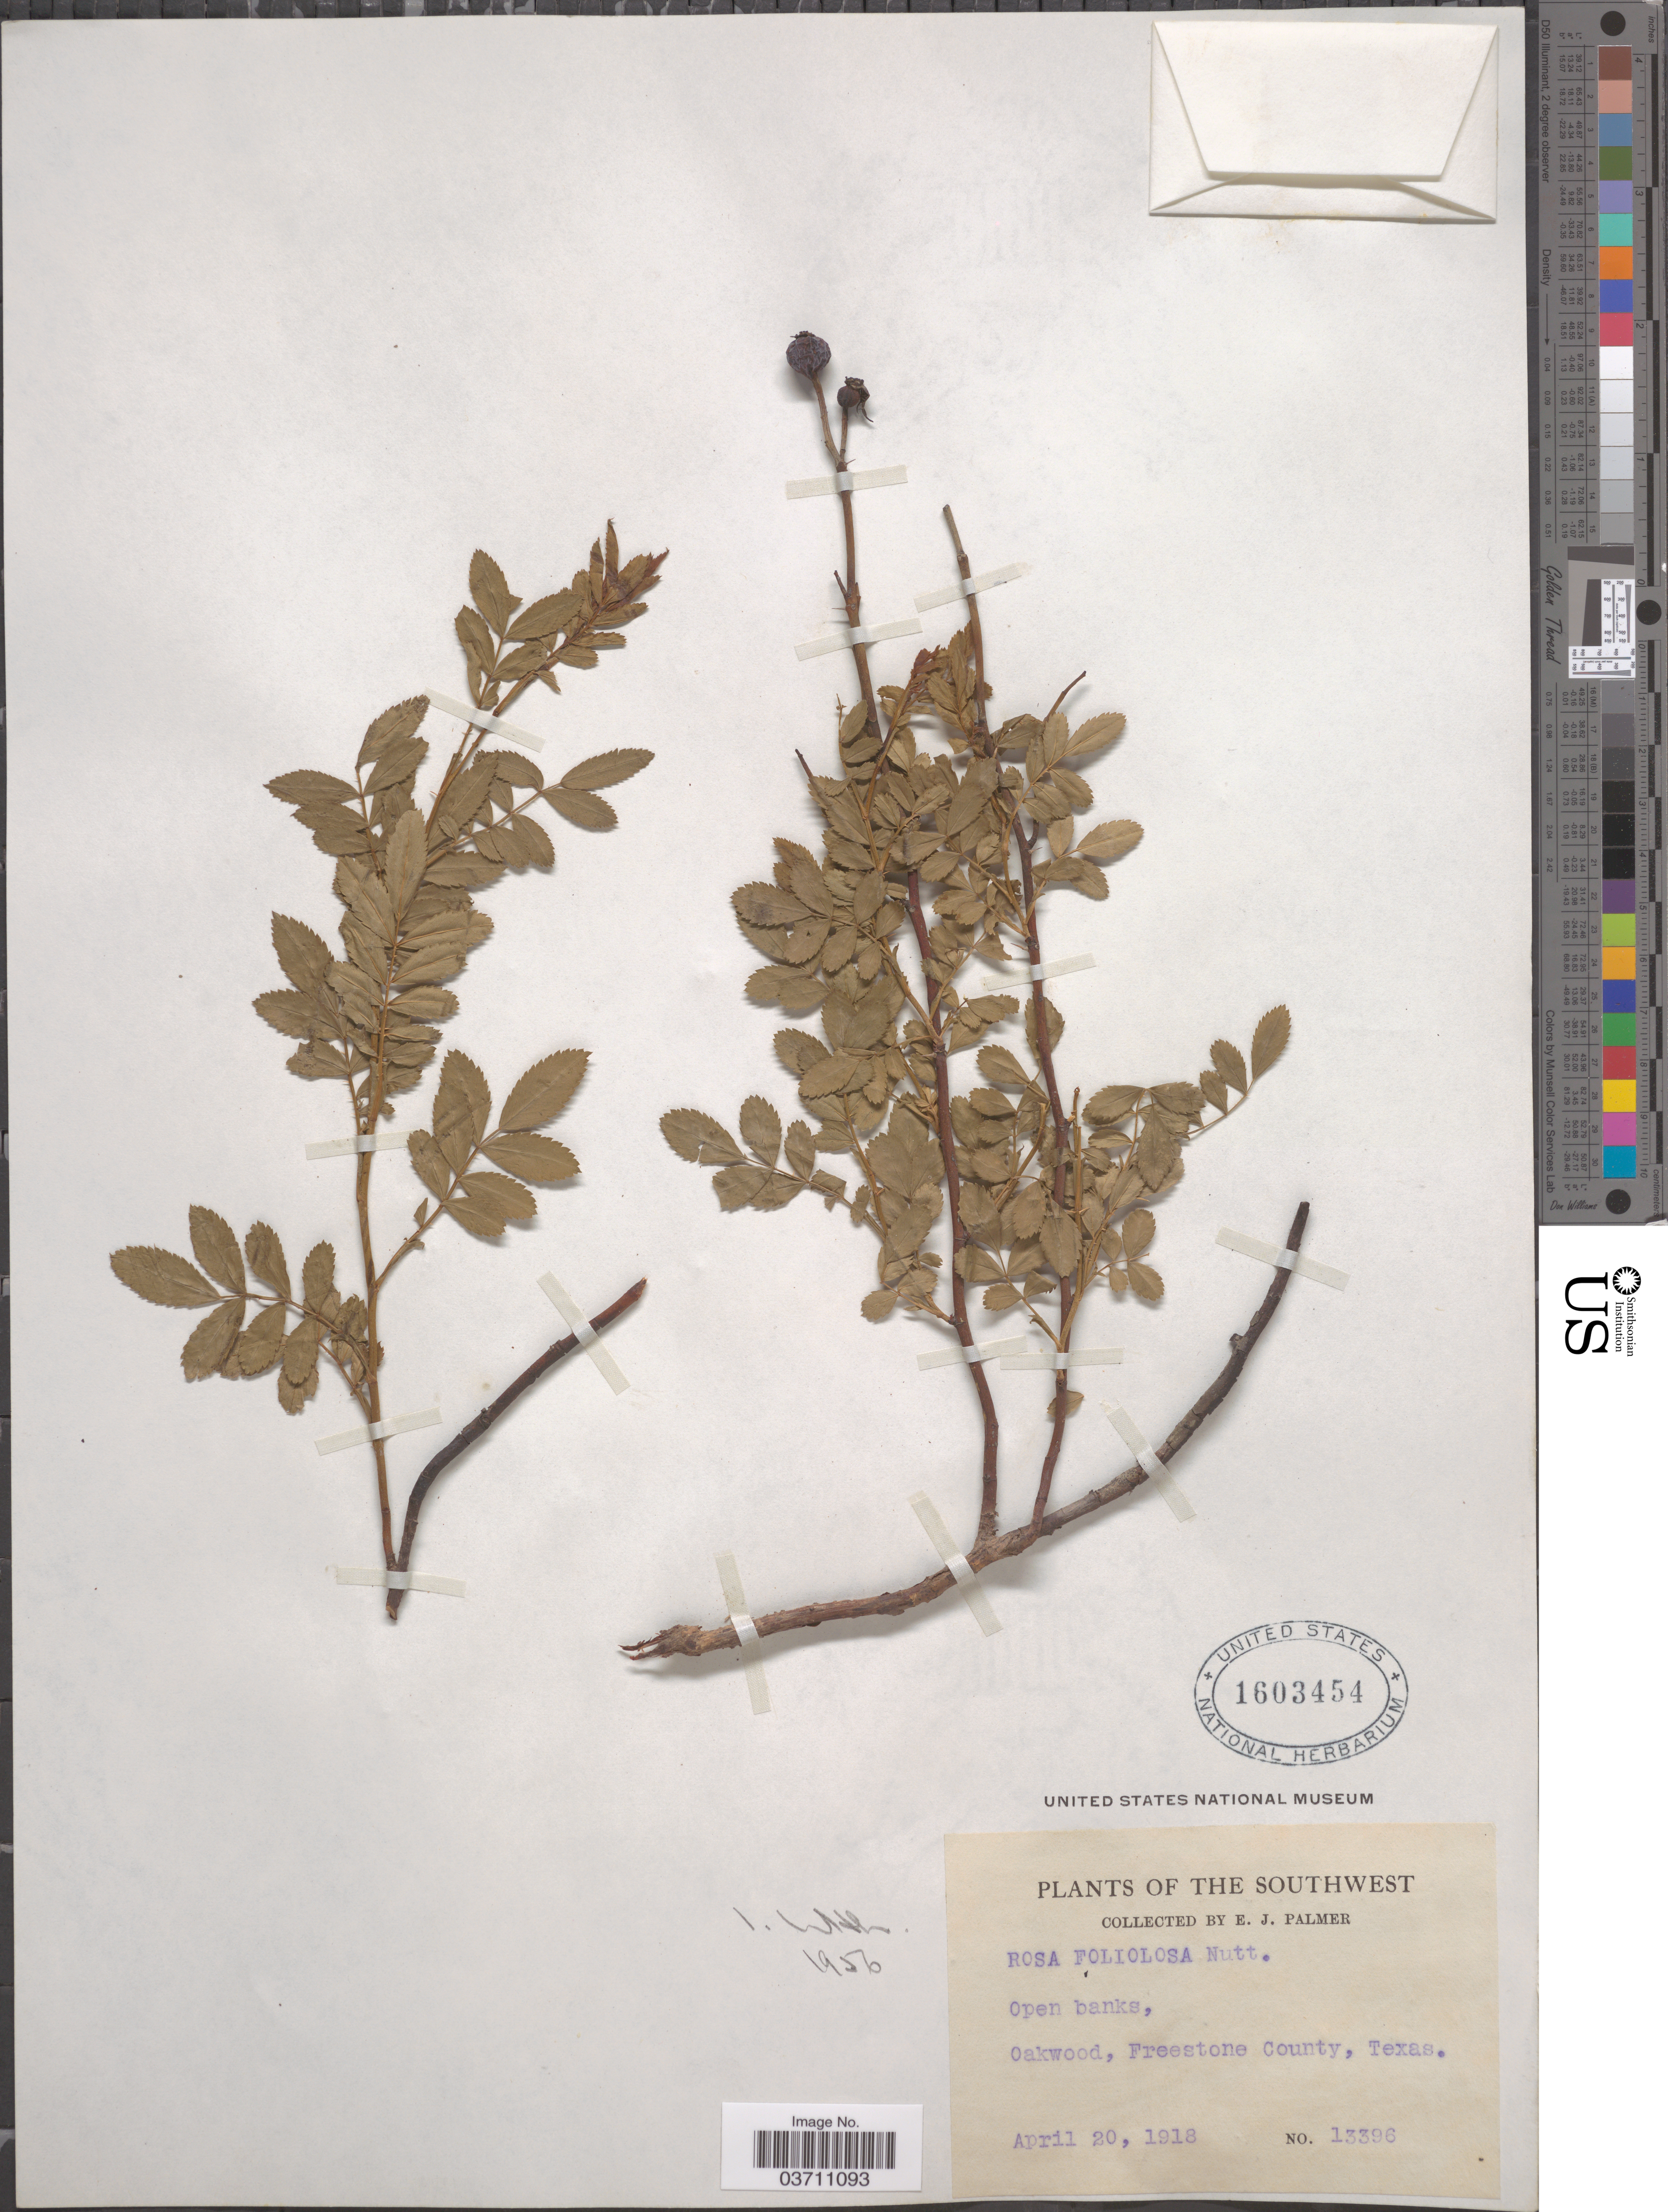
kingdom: Plantae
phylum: Tracheophyta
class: Magnoliopsida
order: Rosales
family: Rosaceae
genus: Rosa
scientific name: Rosa foliolosa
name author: Nutt.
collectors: E. J. Palmer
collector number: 13396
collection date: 1918-04-20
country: United States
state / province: Texas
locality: The Southwest. Oakwood, Freestone County.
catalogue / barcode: US 1603454